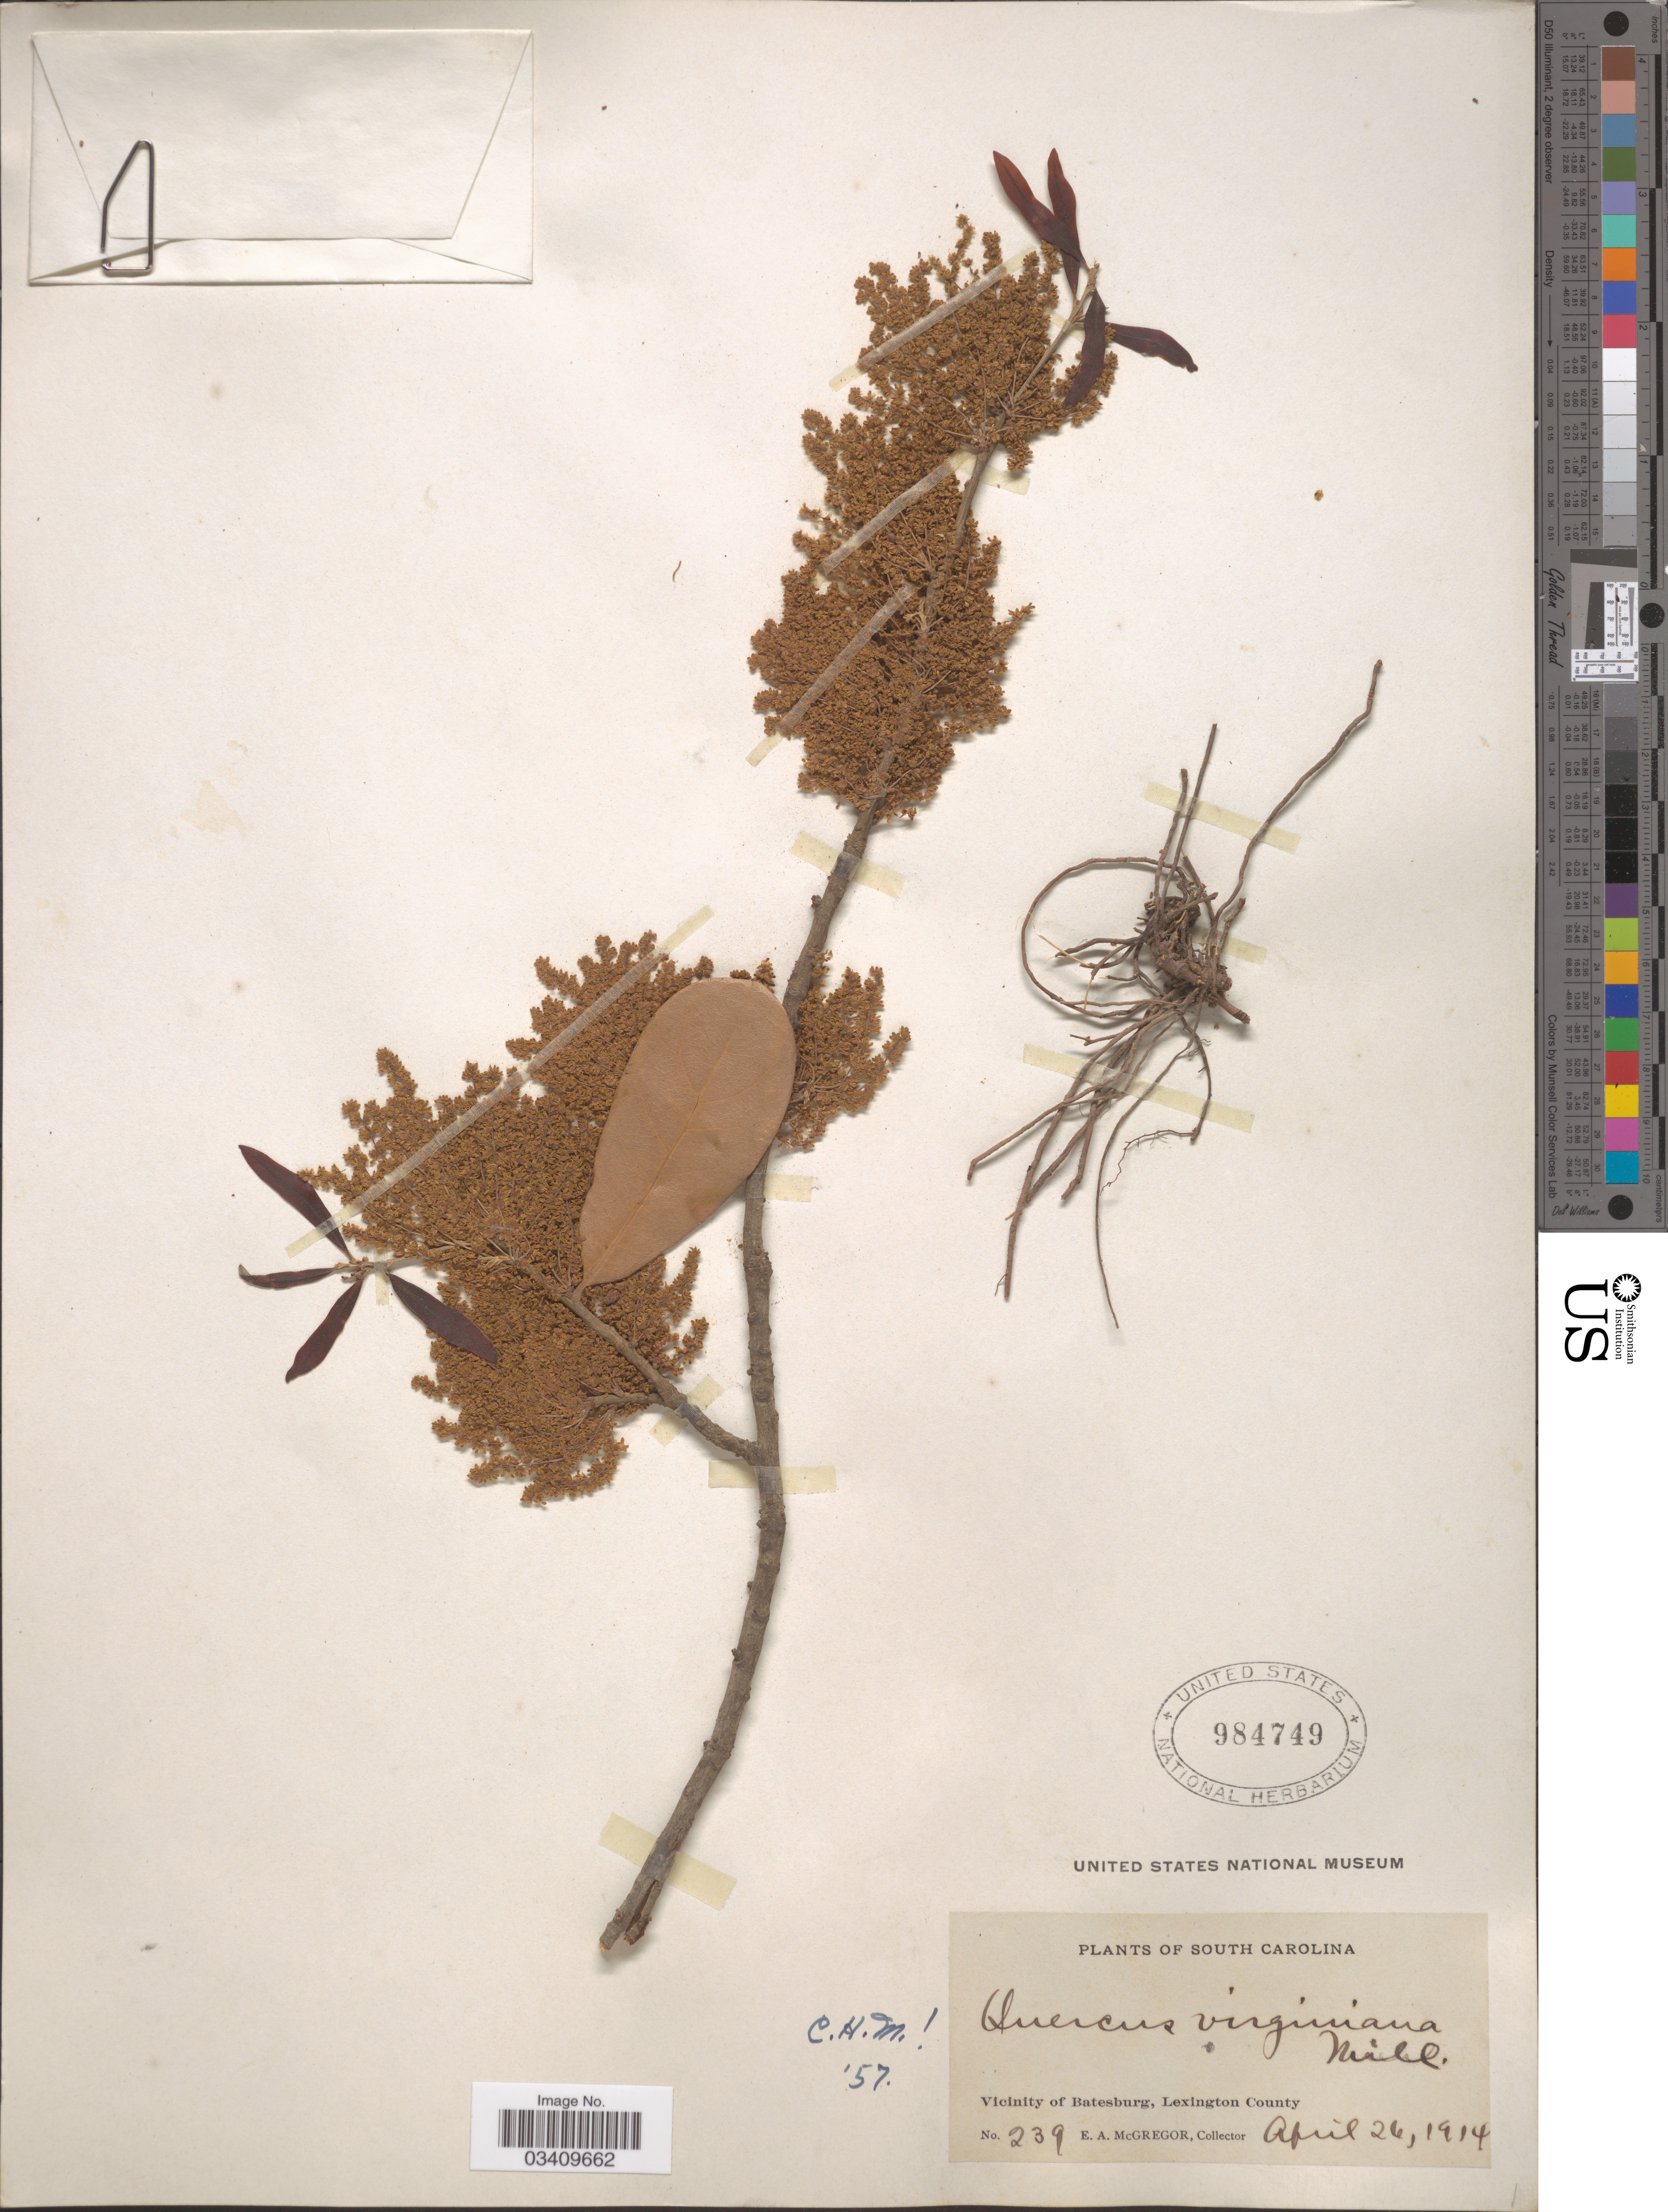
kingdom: Plantae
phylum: Tracheophyta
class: Magnoliopsida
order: Fagales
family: Fagaceae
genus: Quercus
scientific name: Quercus virginiana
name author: Mill.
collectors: E. A. McGregor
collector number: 239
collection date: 1914-04-26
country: United States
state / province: South Carolina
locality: Vicinity of Batesburg, Lexington County.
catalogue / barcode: US 984749